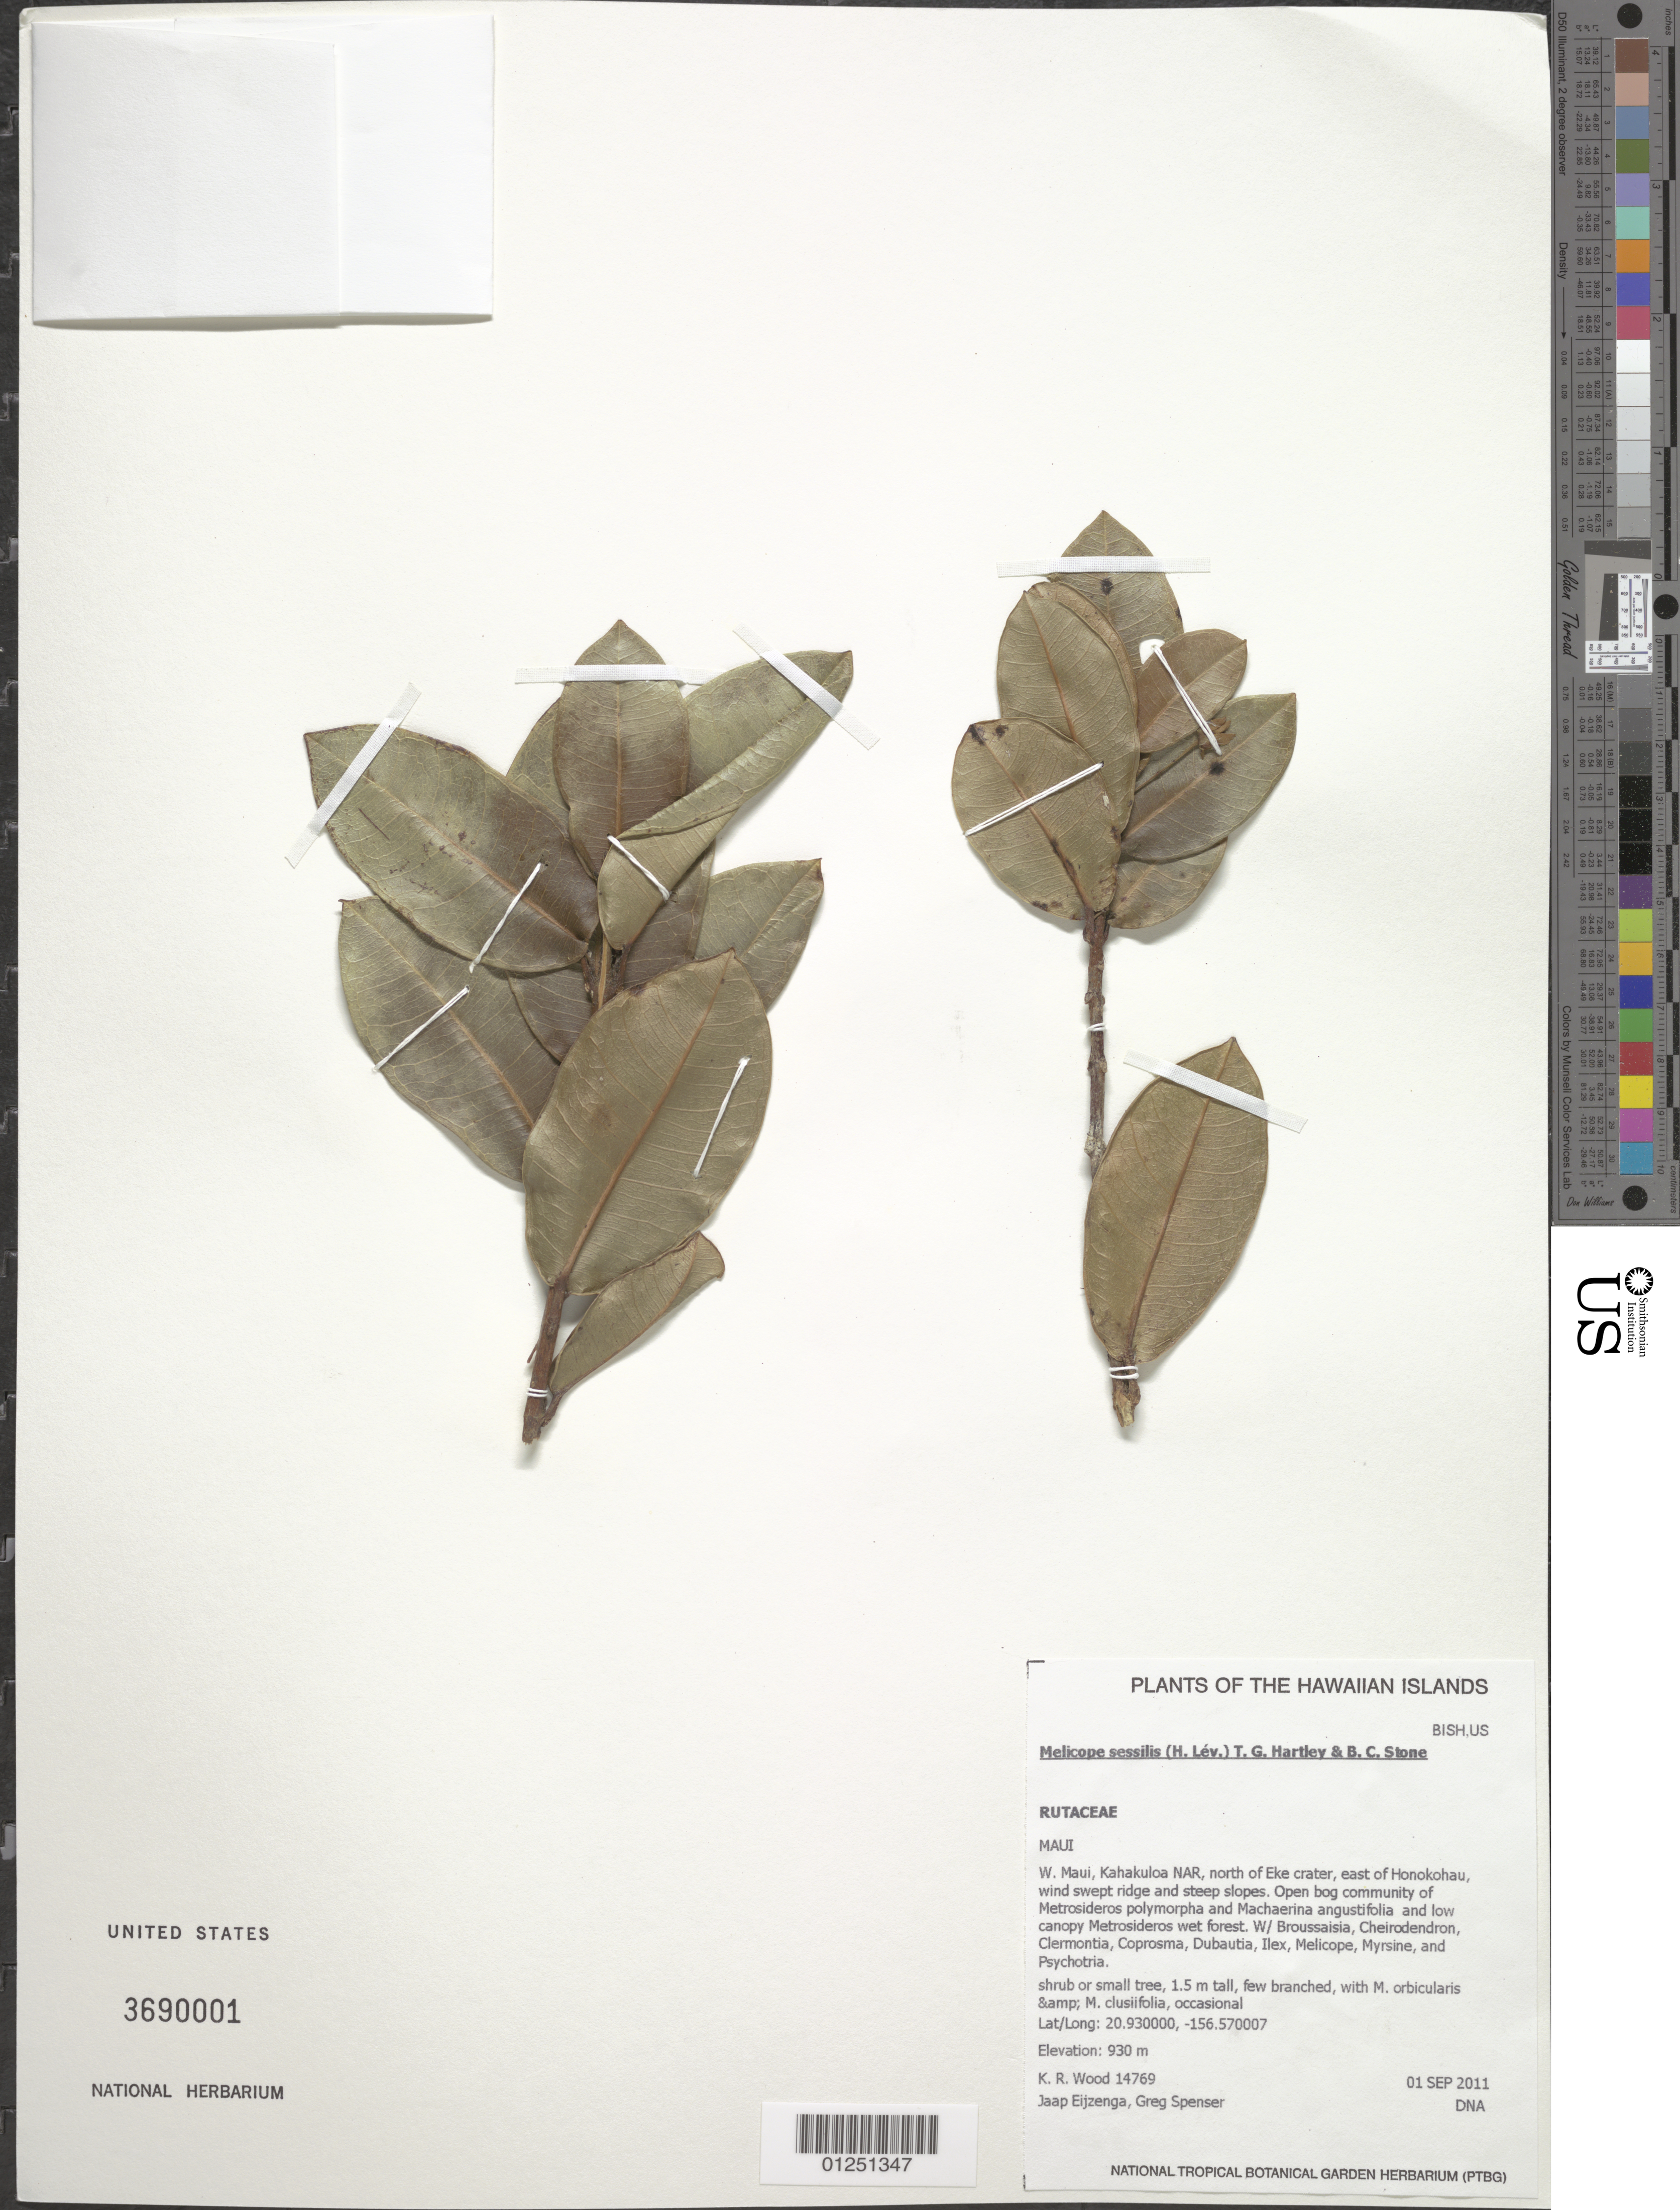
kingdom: Plantae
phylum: Tracheophyta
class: Magnoliopsida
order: Sapindales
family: Rutaceae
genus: Melicope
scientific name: Melicope sessilis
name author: (H. Lév.) T.G. Hartley & B.C. Stone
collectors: K. R. Wood, Eijzenga & G. Spenser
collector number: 14769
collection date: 2011-09-01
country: United States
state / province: Hawaii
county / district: Maui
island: Maui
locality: W. Maui, Kahakuloa NAR, north of Eke crater, east of Honokohau, wind swept ridge and steep slopes.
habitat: Open bog community in wet forest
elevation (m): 930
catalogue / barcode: US 3690001